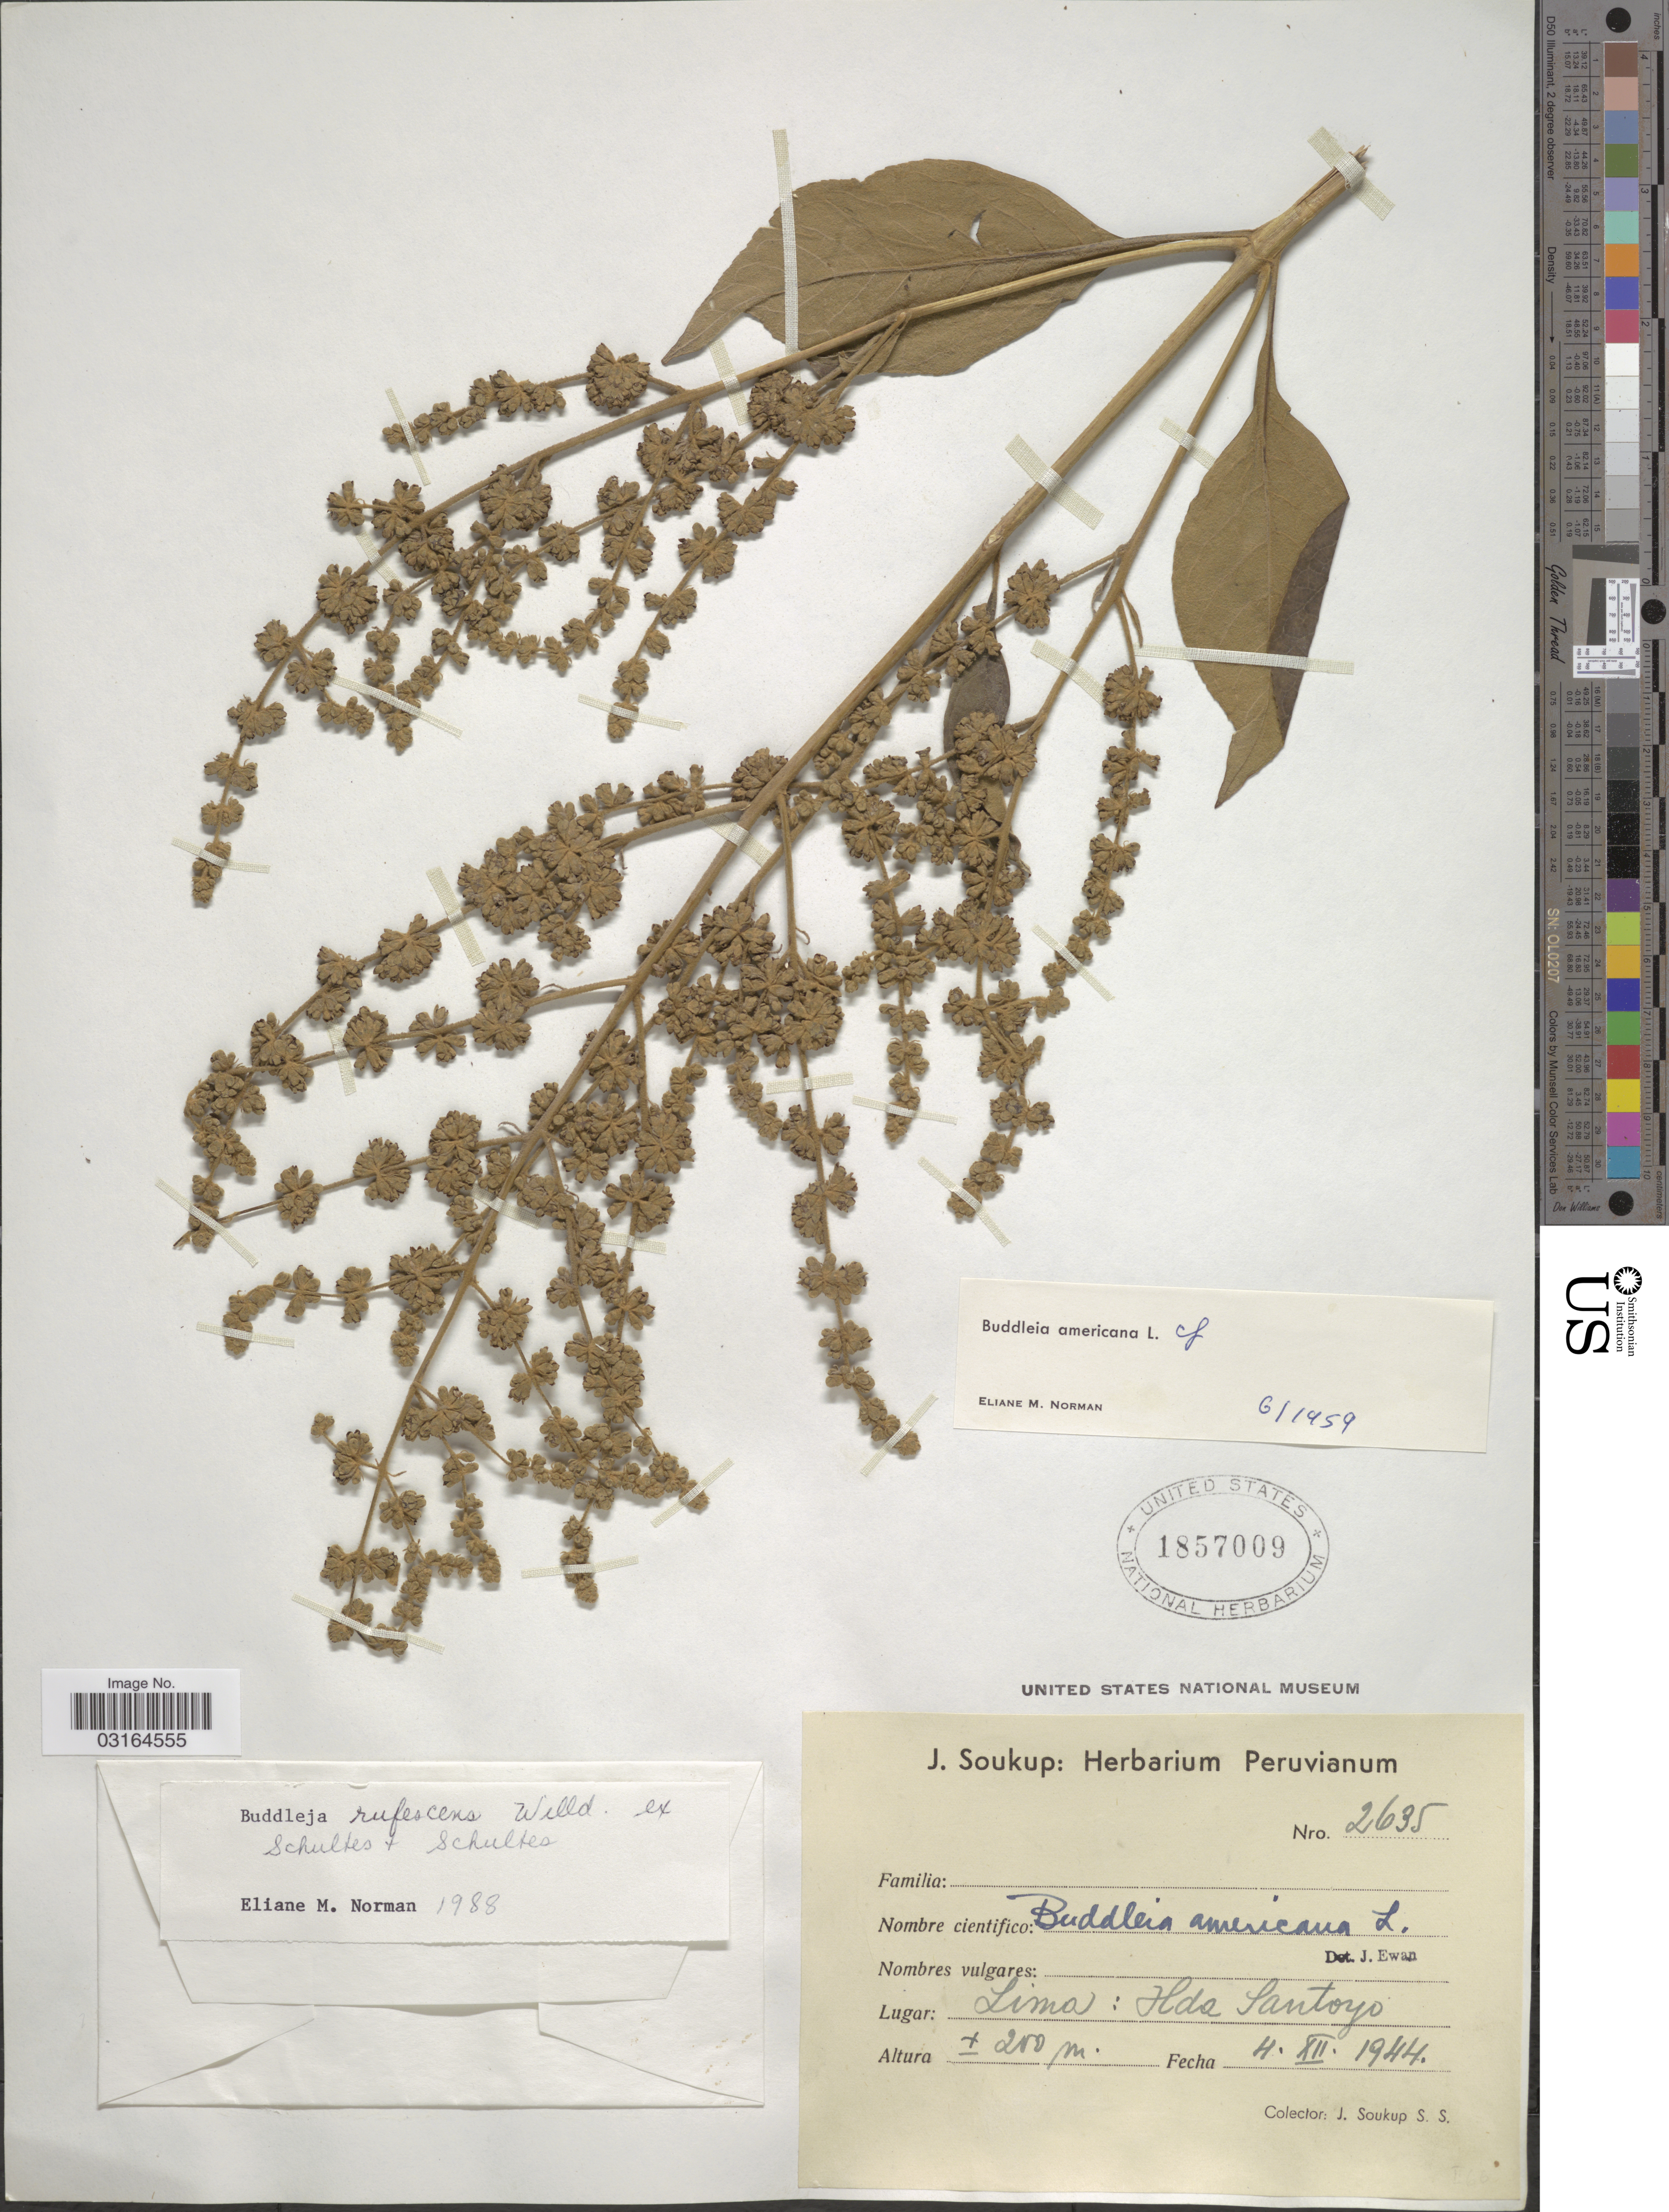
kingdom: Plantae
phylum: Tracheophyta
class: Magnoliopsida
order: Lamiales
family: Scrophulariaceae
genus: Buddleja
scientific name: Buddleja rufescens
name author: Willd.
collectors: J. Soukup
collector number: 2635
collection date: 1944-12-04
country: Peru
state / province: Lima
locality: Hda. Santoyo.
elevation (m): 200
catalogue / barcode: US 1857009